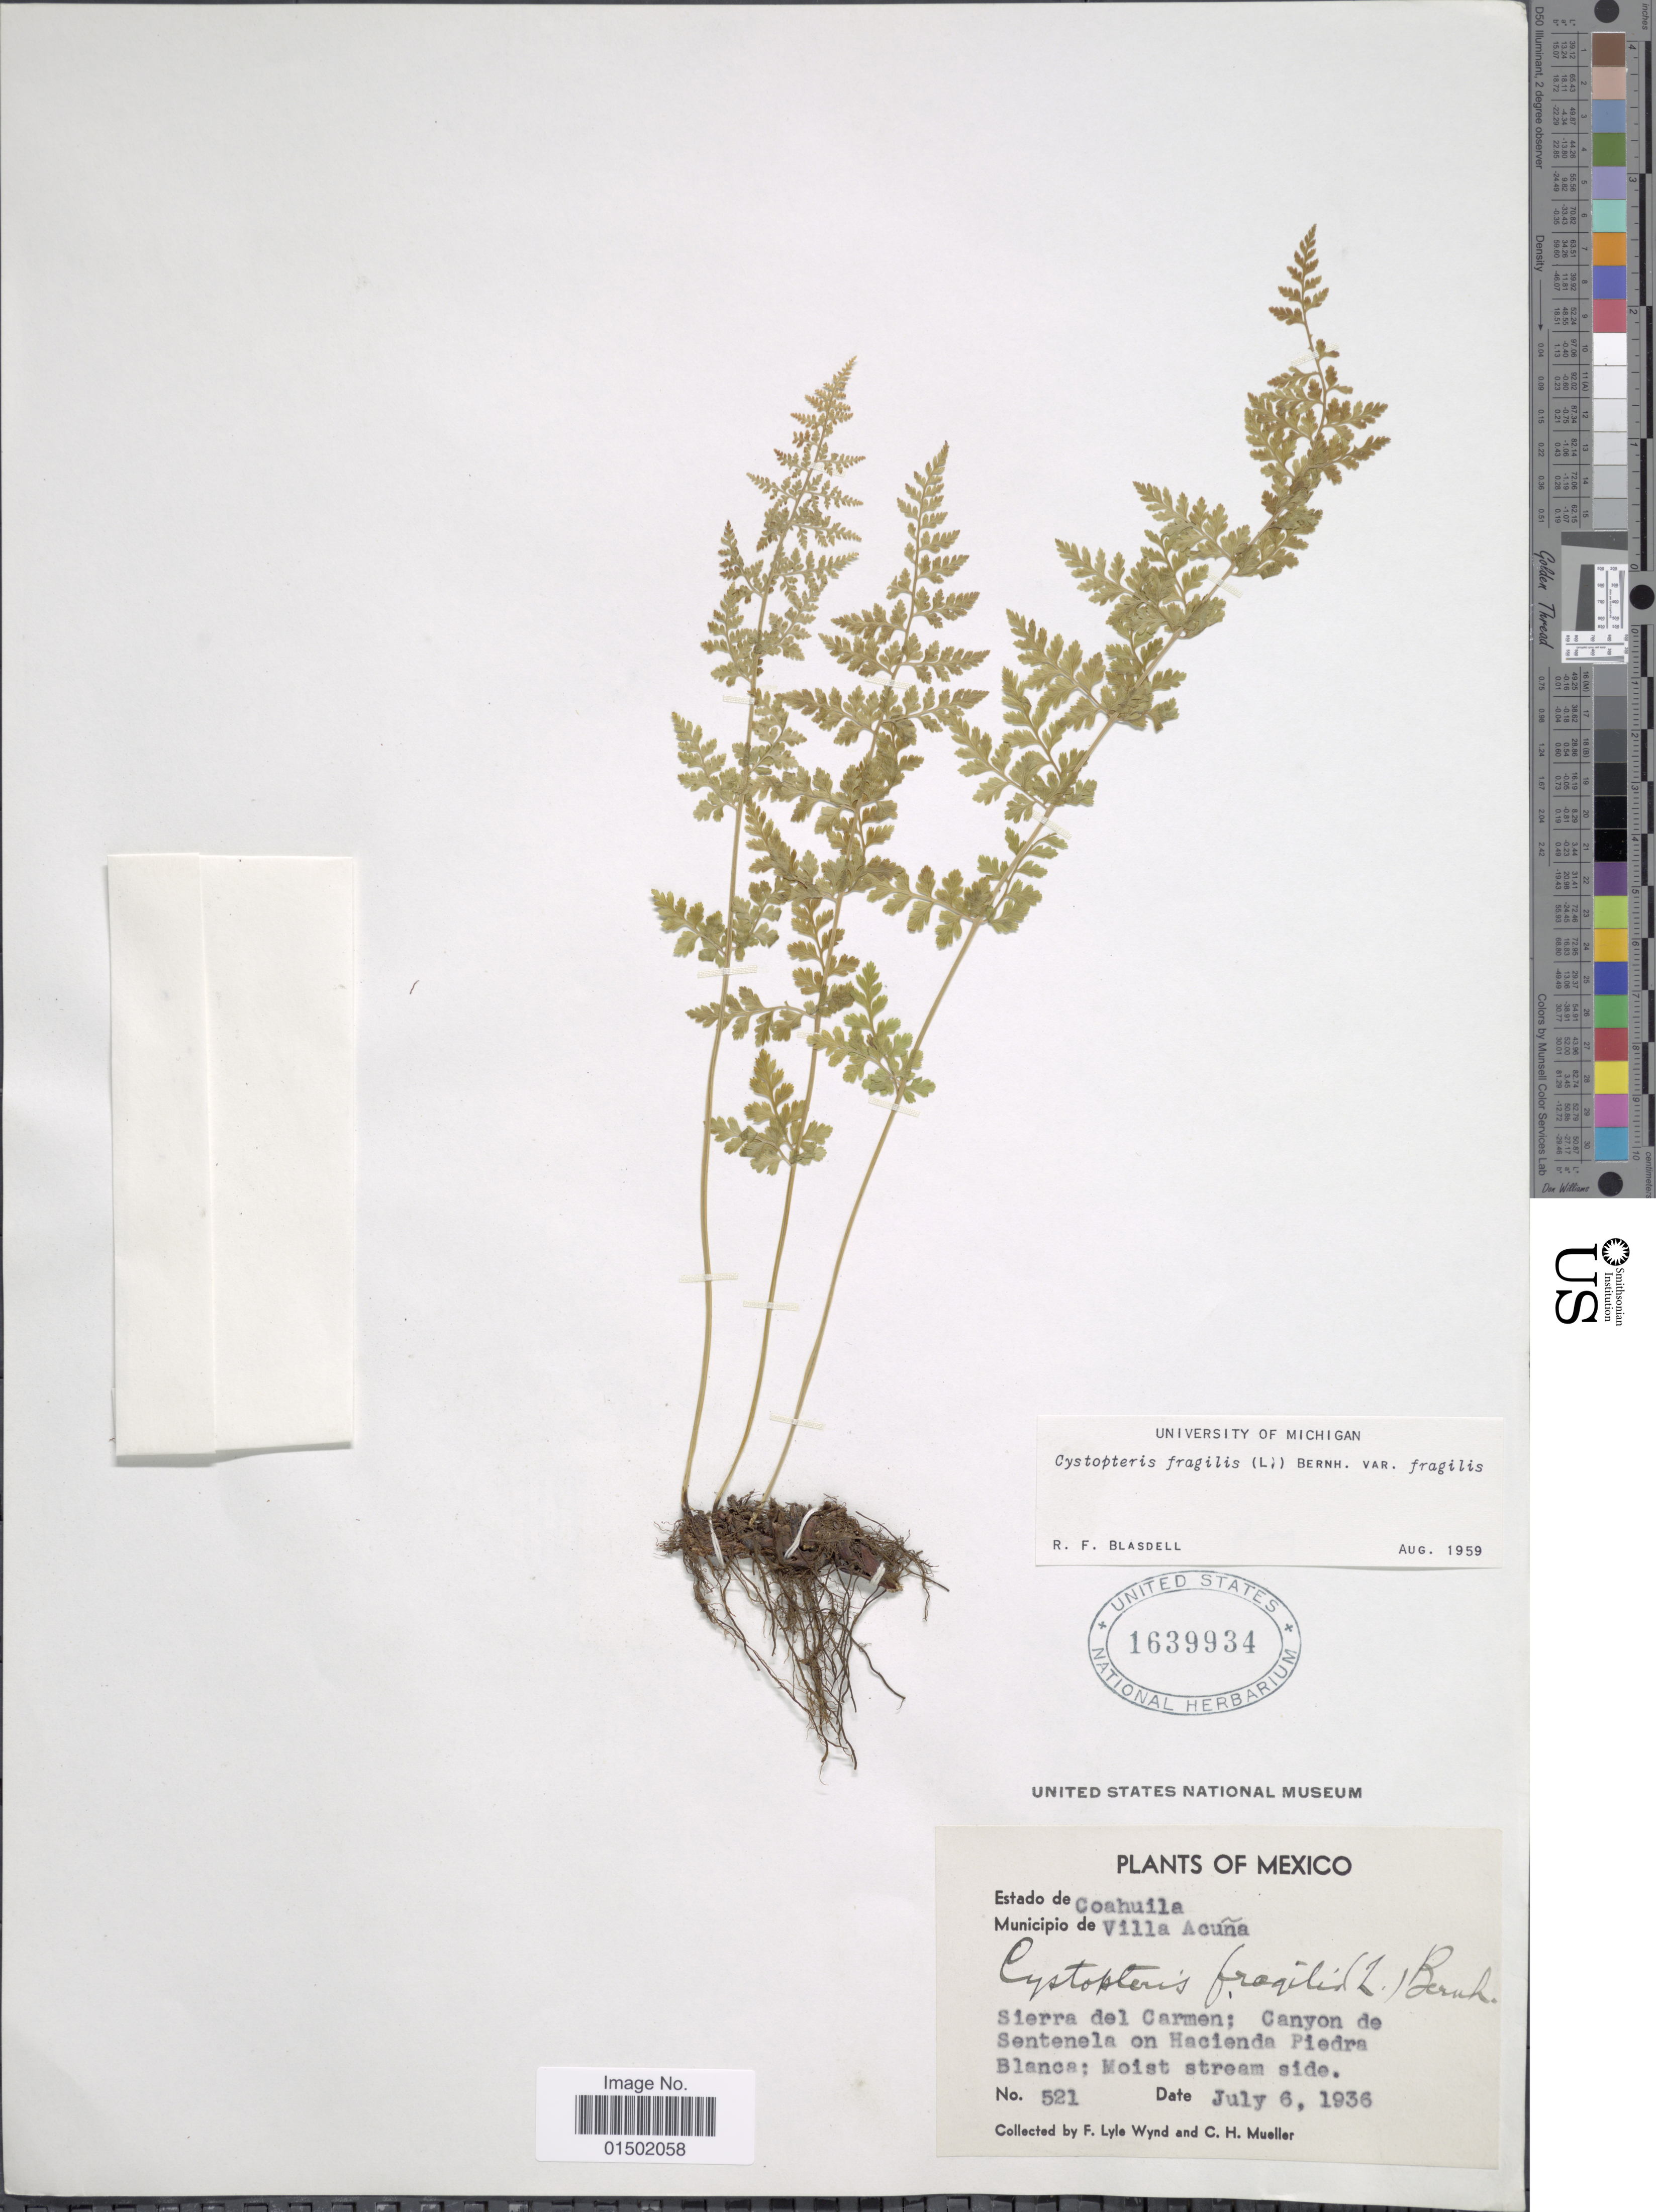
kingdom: Plantae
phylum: Tracheophyta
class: Polypodiopsida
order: Polypodiales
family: Cystopteridaceae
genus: Cystopteris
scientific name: Cystopteris fragilis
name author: (L.) Bernh.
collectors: F. L. Wynd & C. H. Mueller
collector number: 521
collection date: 1936-07-06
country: Mexico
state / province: Coahuila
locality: Villa Acuna. Sierra del Carmen; Canyon de Sentenela on Hacienda Piedra Blanca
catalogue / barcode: US 1639934